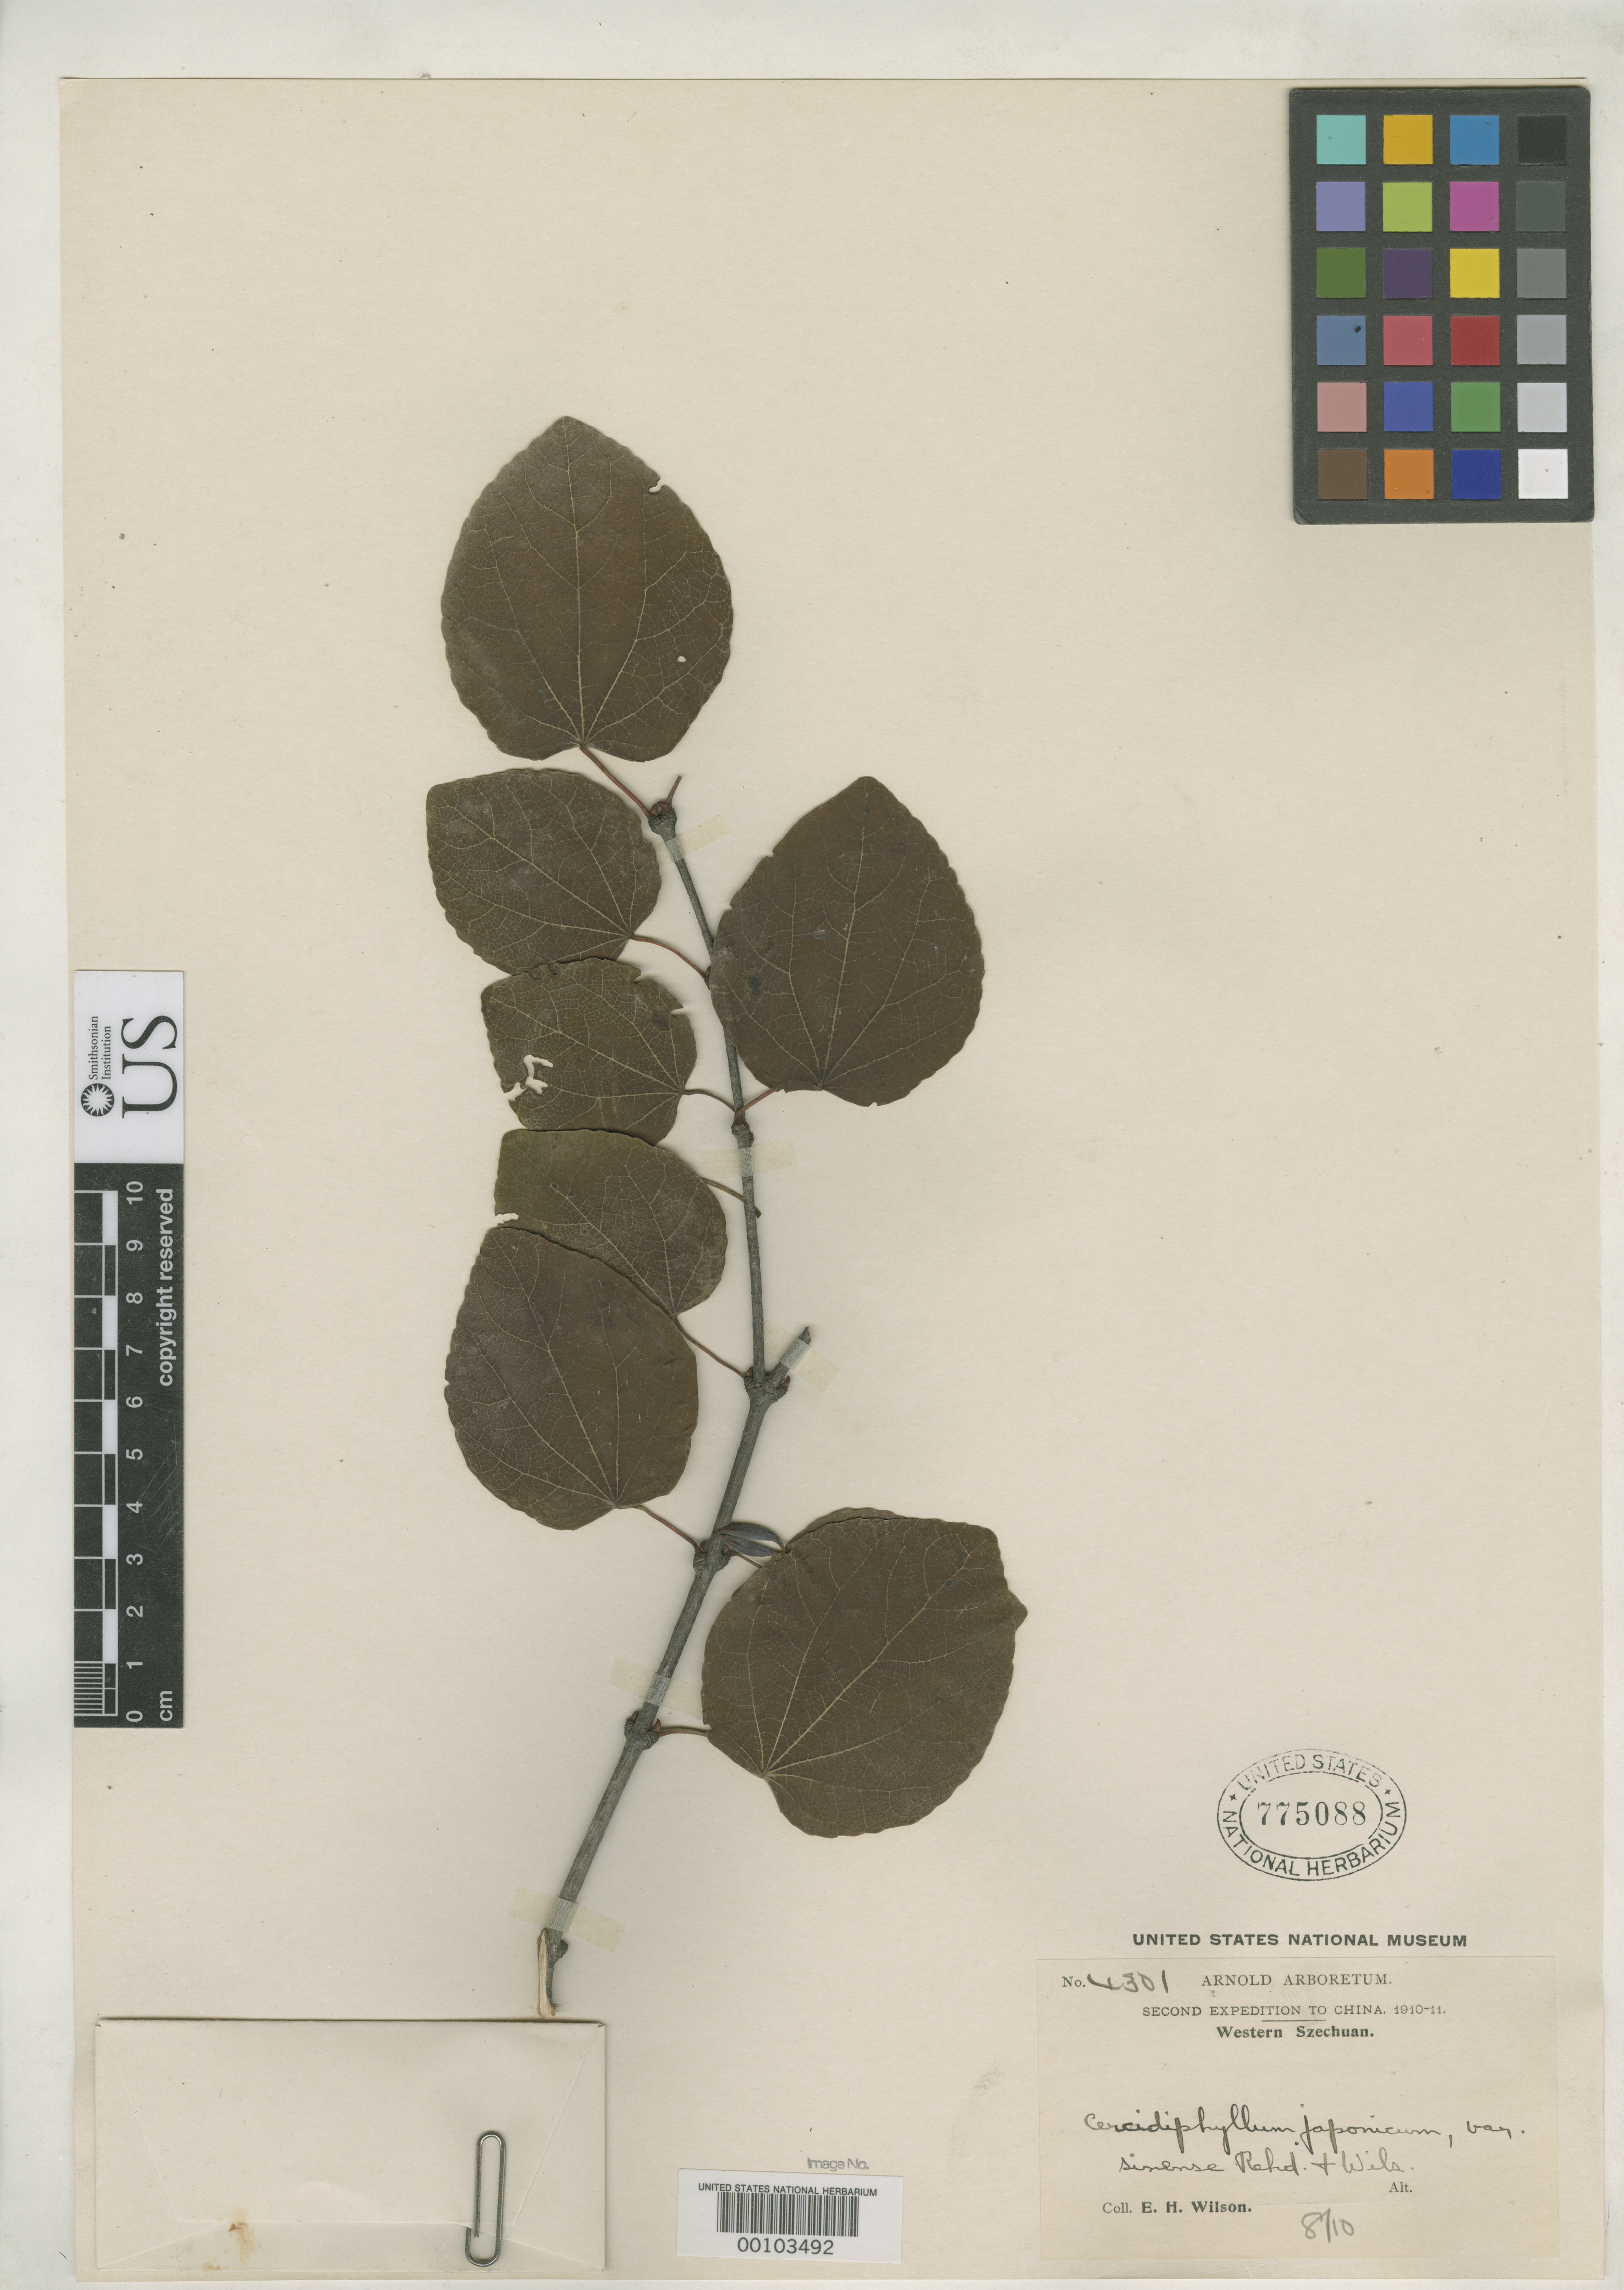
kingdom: Plantae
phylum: Tracheophyta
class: Magnoliopsida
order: Saxifragales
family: Cercidiphyllaceae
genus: Cercidiphyllum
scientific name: Cercidiphyllum japonicum var. sinense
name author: Rehder & E.H. Wilson in Sarg.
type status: Type Fragment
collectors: E. H. Wilson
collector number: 4301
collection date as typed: Aug 1910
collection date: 1910-08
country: China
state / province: Sichuan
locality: Lungan Fu.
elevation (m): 2300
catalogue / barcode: US 775088